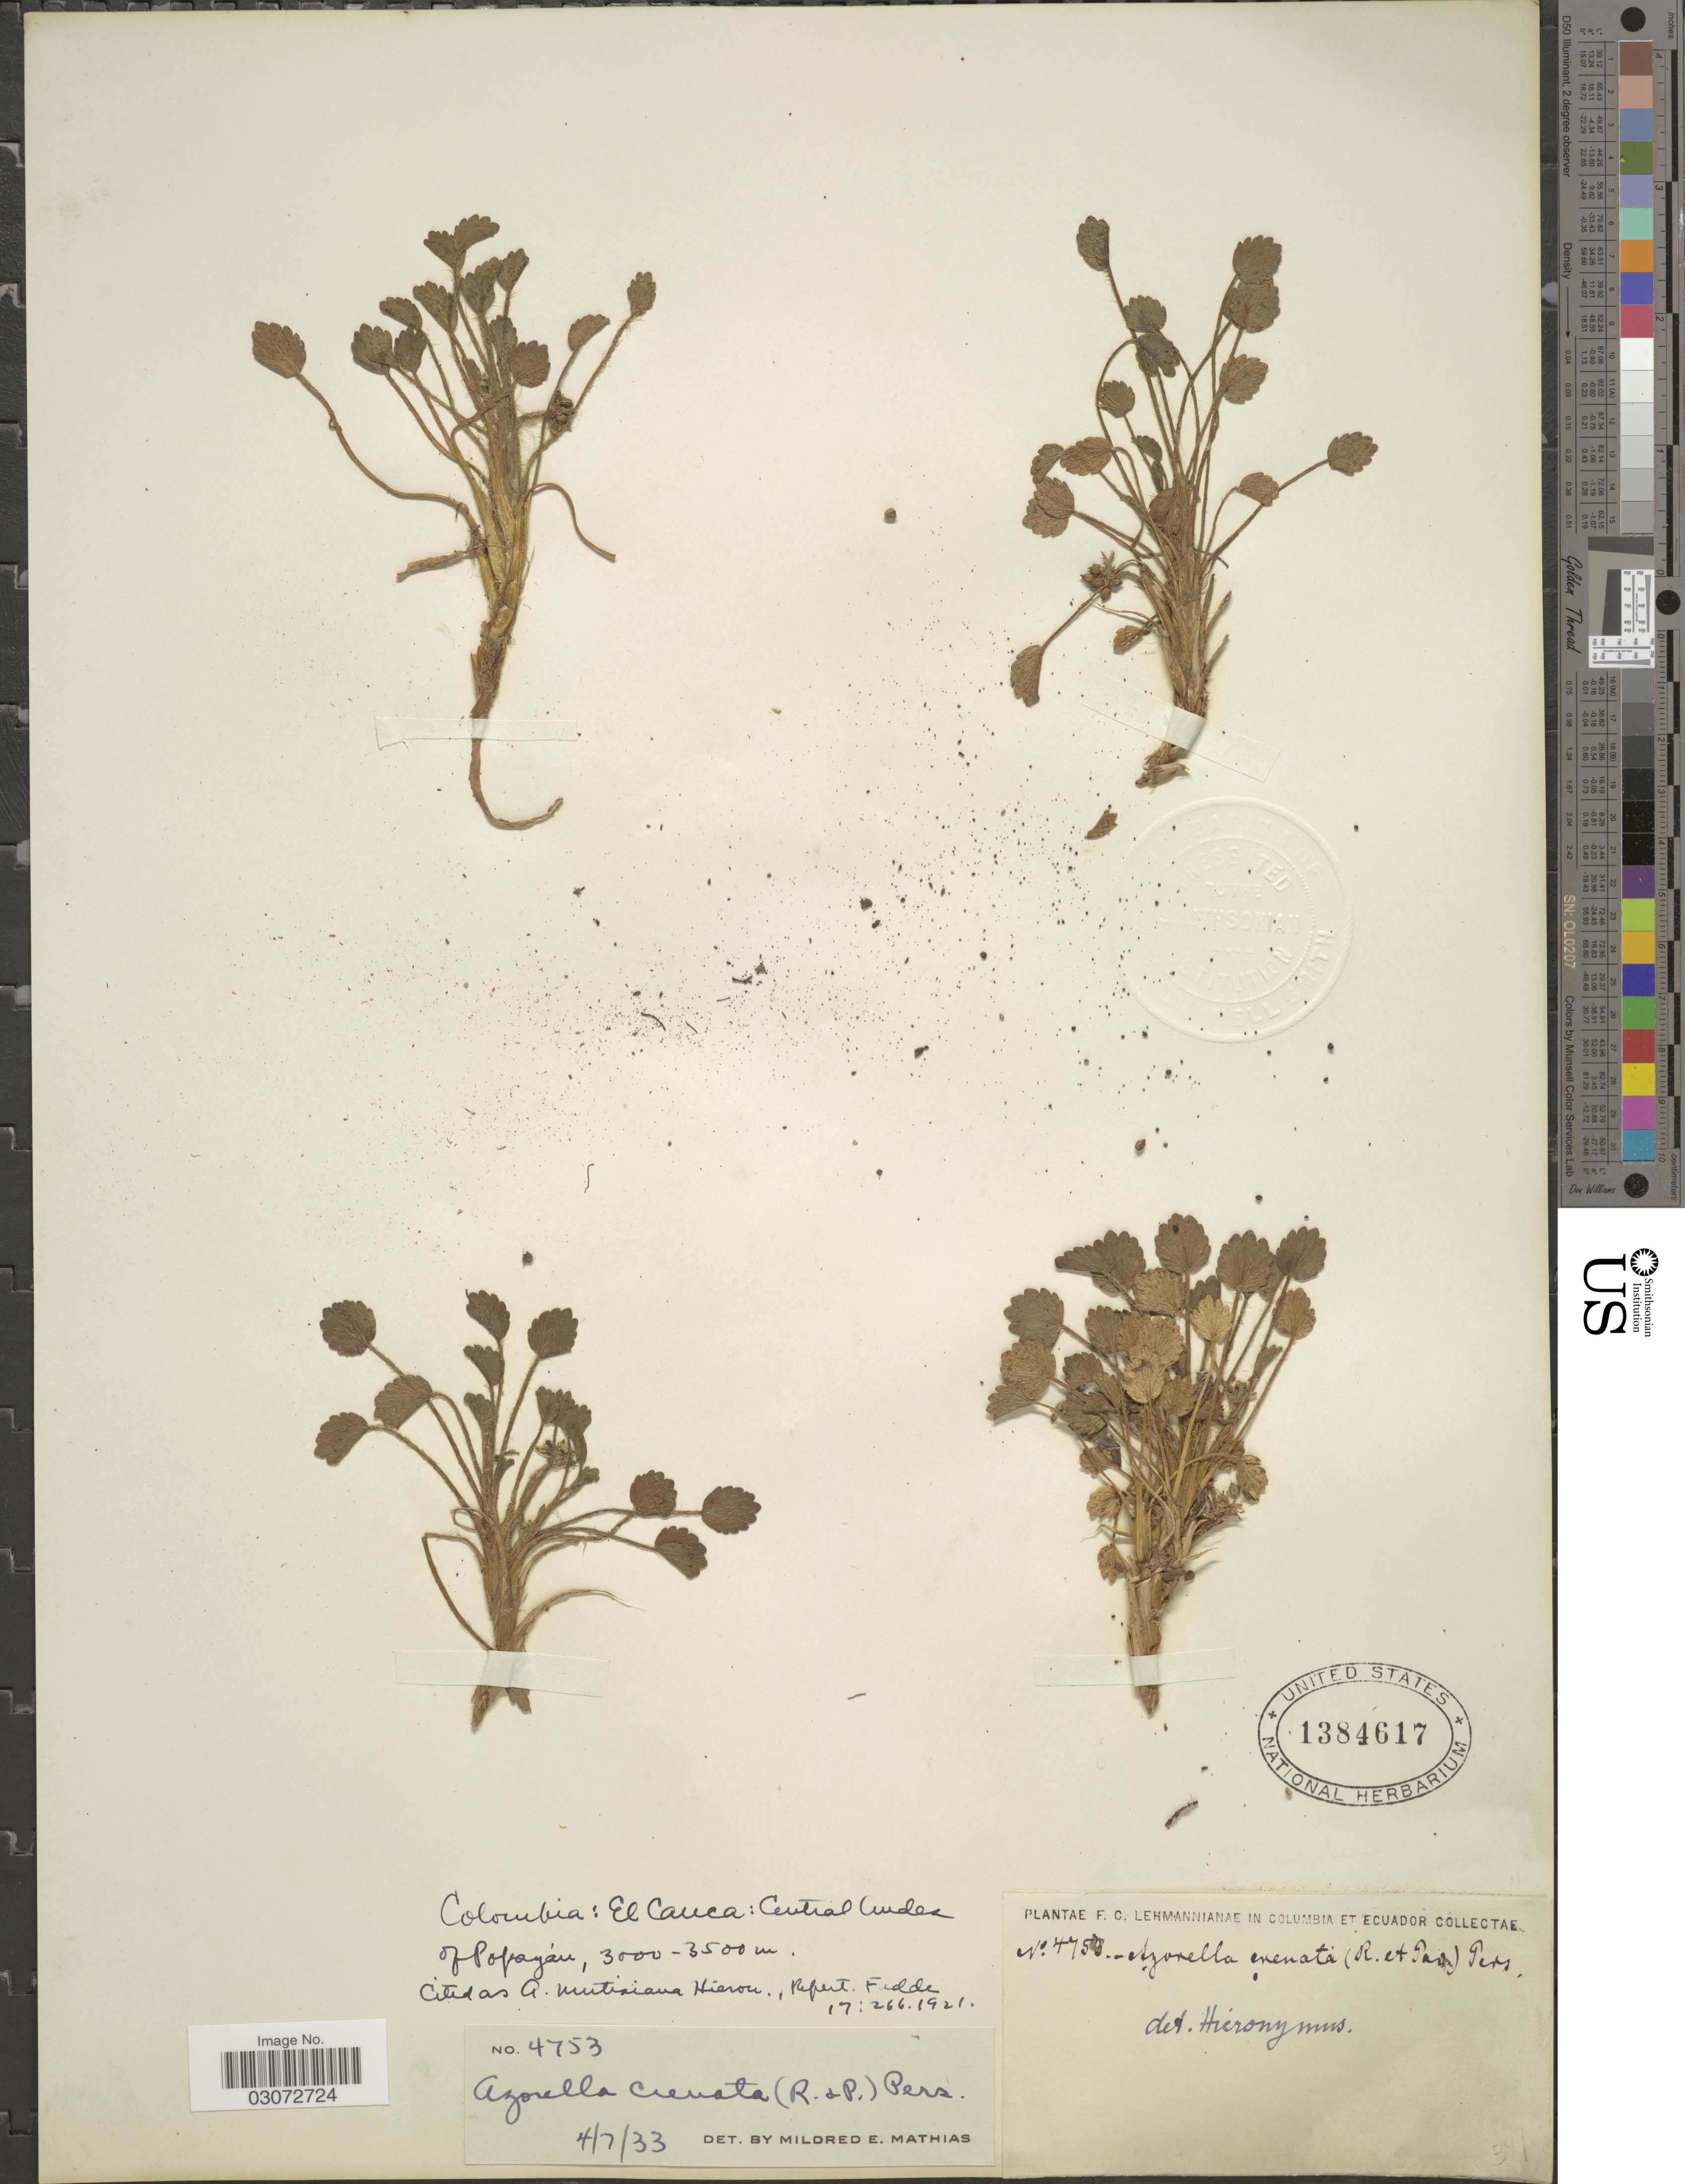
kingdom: Plantae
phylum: Tracheophyta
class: Magnoliopsida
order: Apiales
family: Apiaceae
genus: Azorella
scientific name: Azorella crenata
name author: (Ruiz & Pav.) Pers.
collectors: F. C. Lehmann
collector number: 4753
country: Colombia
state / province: Cauca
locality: El Cauca: Central Andes of Popayán.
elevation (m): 3000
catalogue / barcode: US 1384617